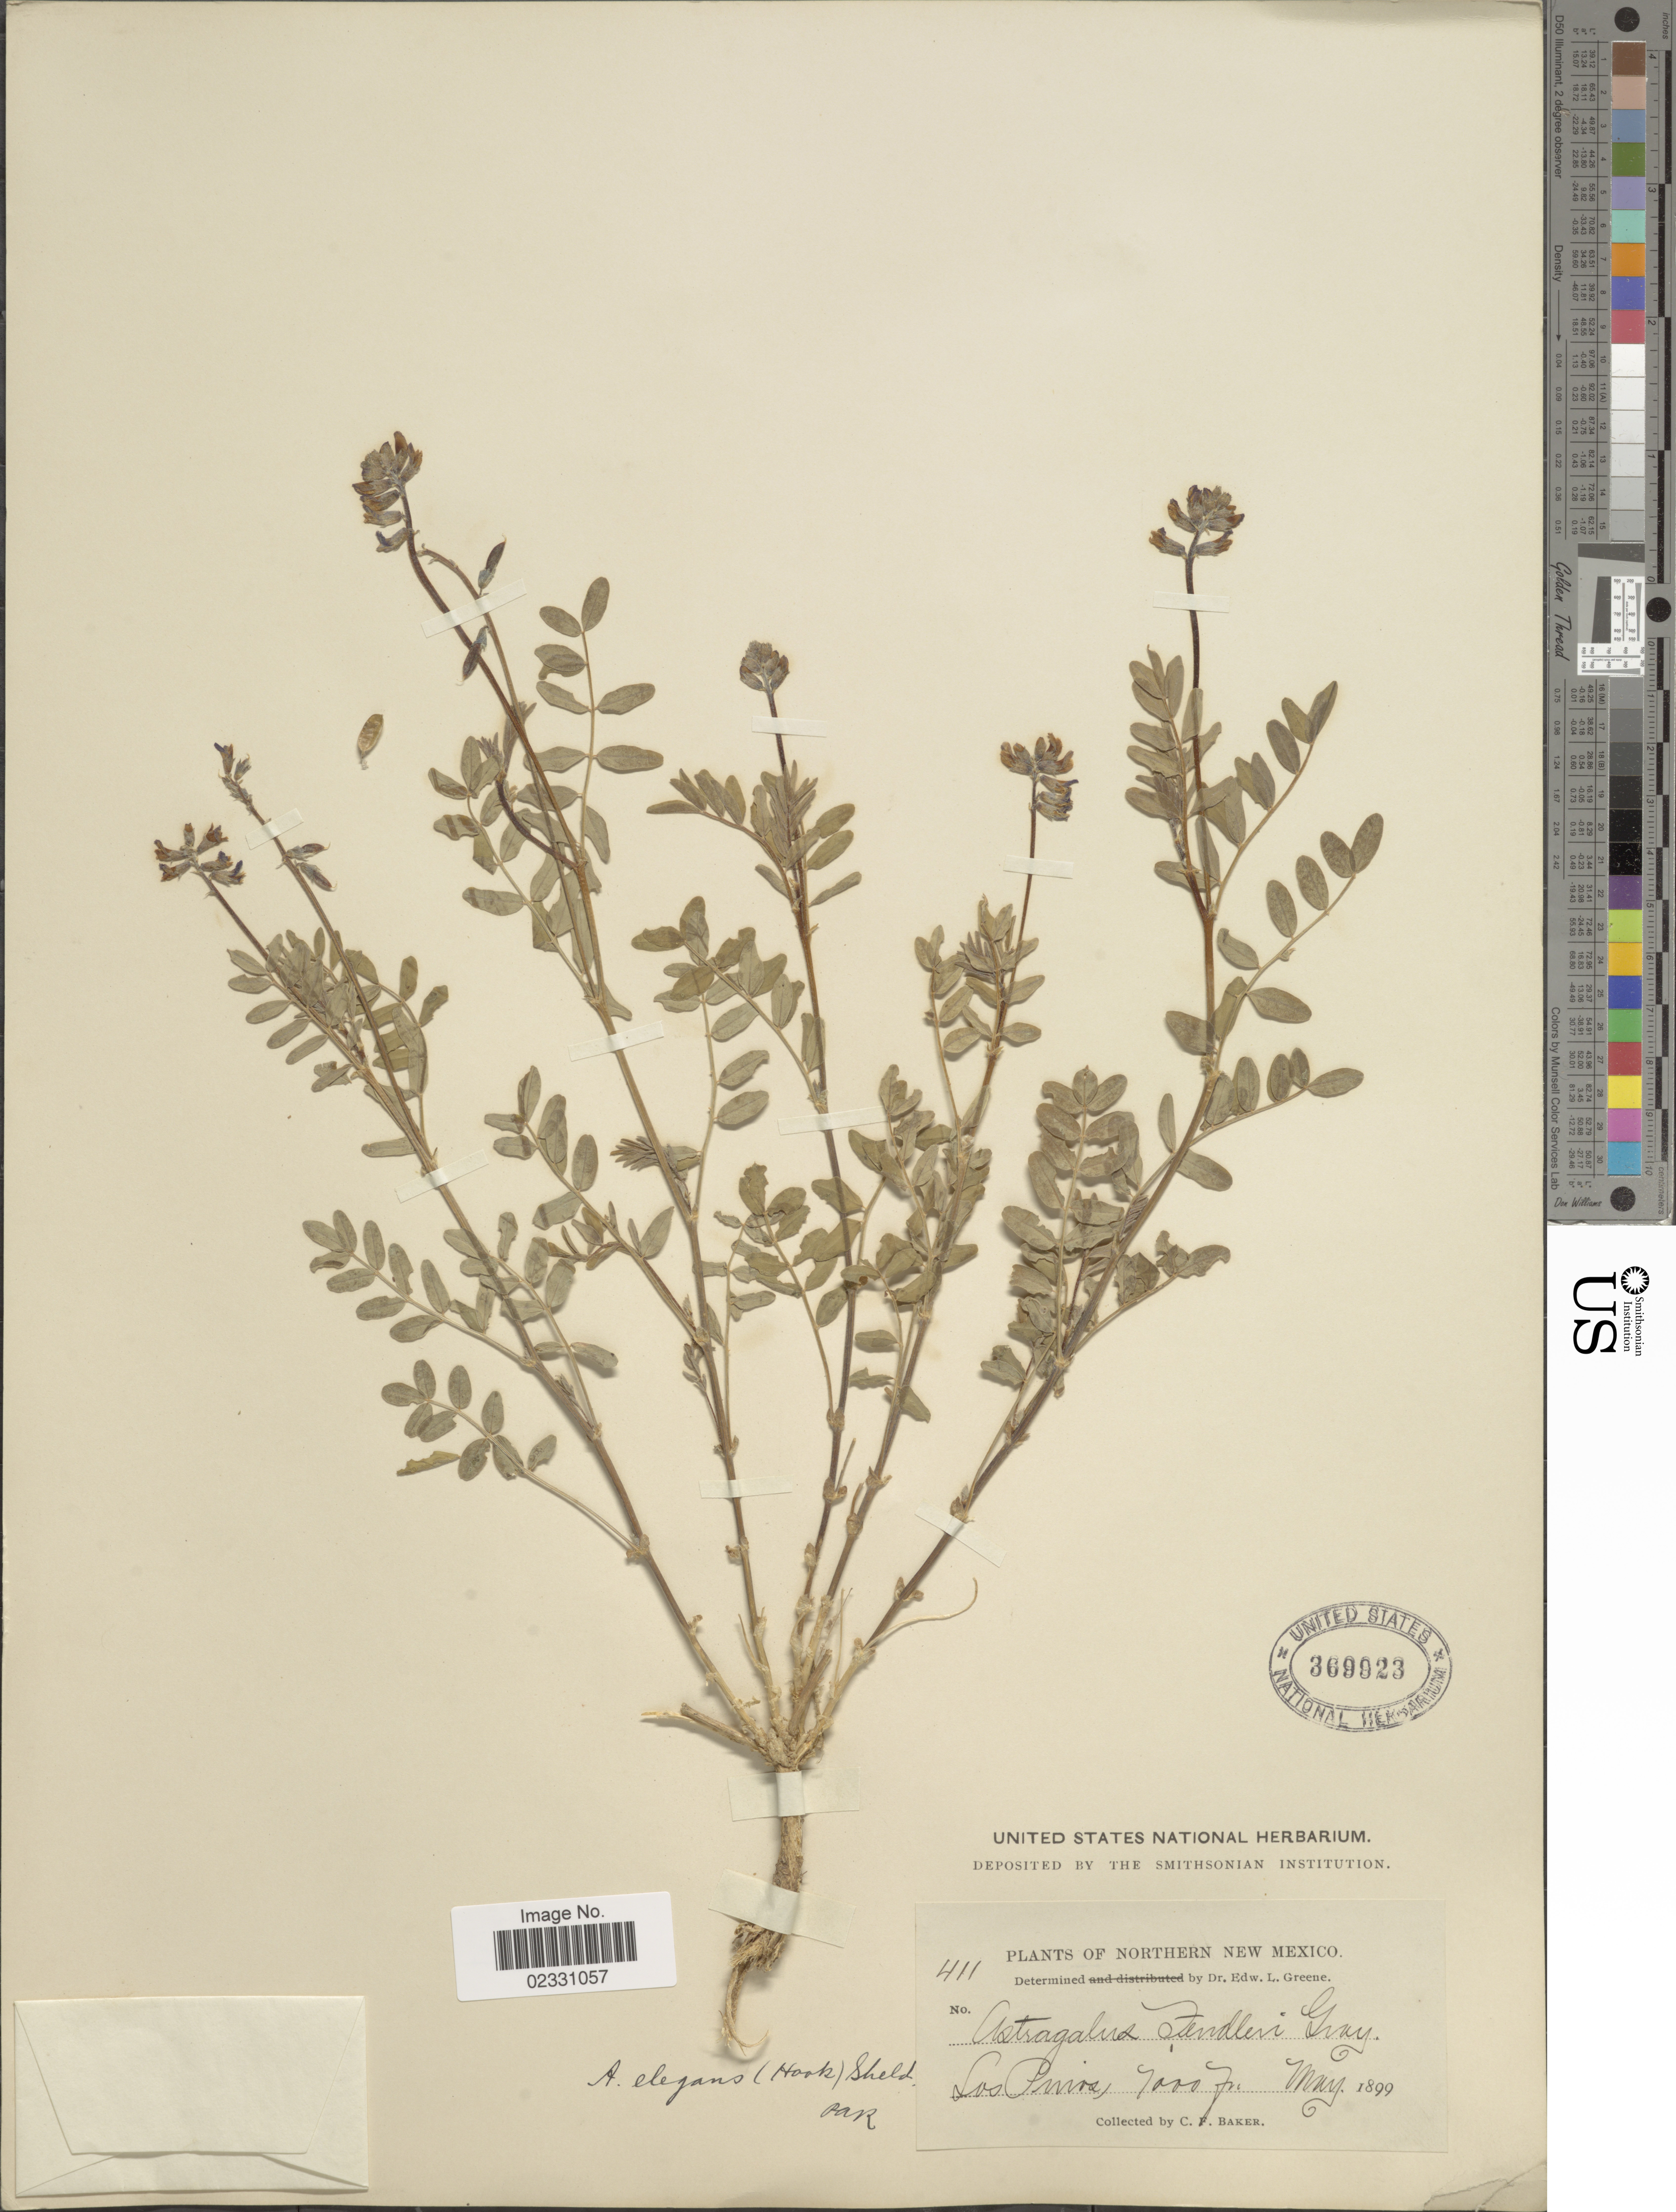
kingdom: Plantae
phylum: Tracheophyta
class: Magnoliopsida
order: Fabales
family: Fabaceae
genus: Astragalus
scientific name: Astragalus elegans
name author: Bunge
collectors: C. F. Baker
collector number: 411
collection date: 1899-05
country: United States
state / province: New Mexico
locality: Northern New Mexico, Los Pinos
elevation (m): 2134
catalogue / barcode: US 369923